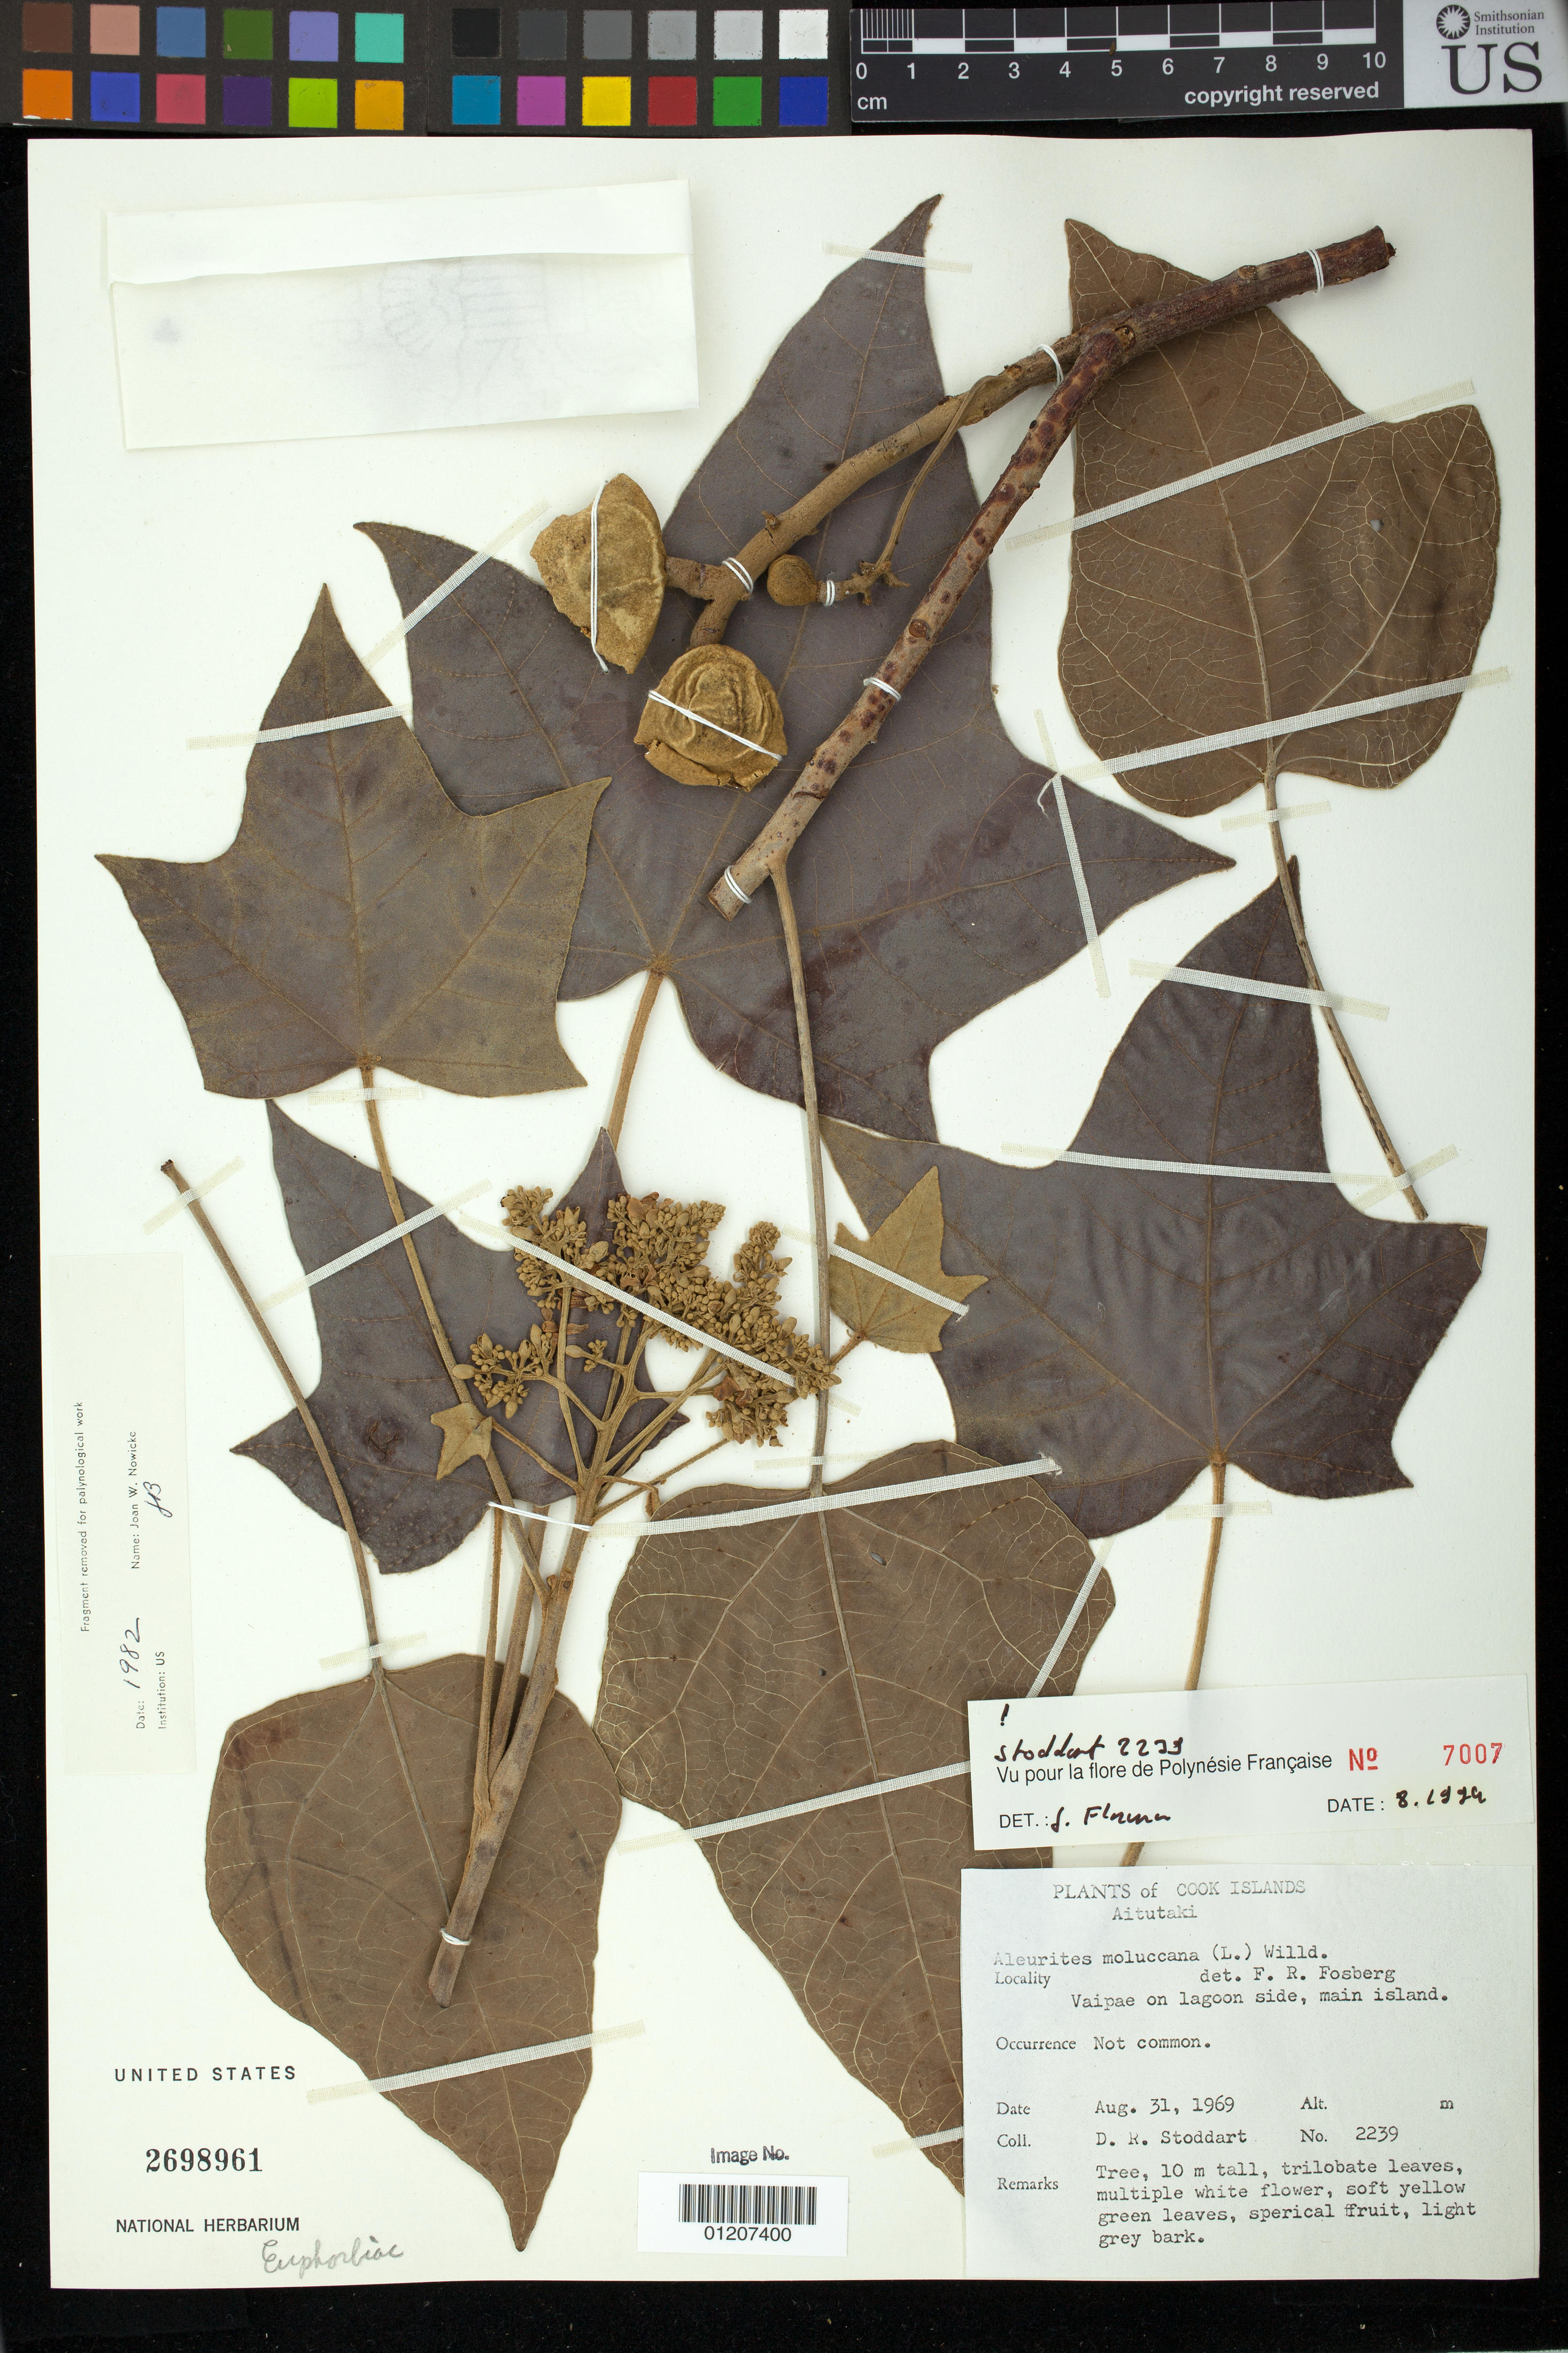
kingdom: Plantae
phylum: Tracheophyta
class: Magnoliopsida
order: Malpighiales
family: Euphorbiaceae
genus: Aleurites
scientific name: Aleurites moluccanus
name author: (L.) Willd.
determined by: Florence, J.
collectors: D. R. Stoddart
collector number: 2239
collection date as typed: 31 Aug 1969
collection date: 1969-08-31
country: Cook Islands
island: Aitutaki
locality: Vaipae on lagoon side, Main Island [Southern Cook Is.]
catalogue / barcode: US 2698961